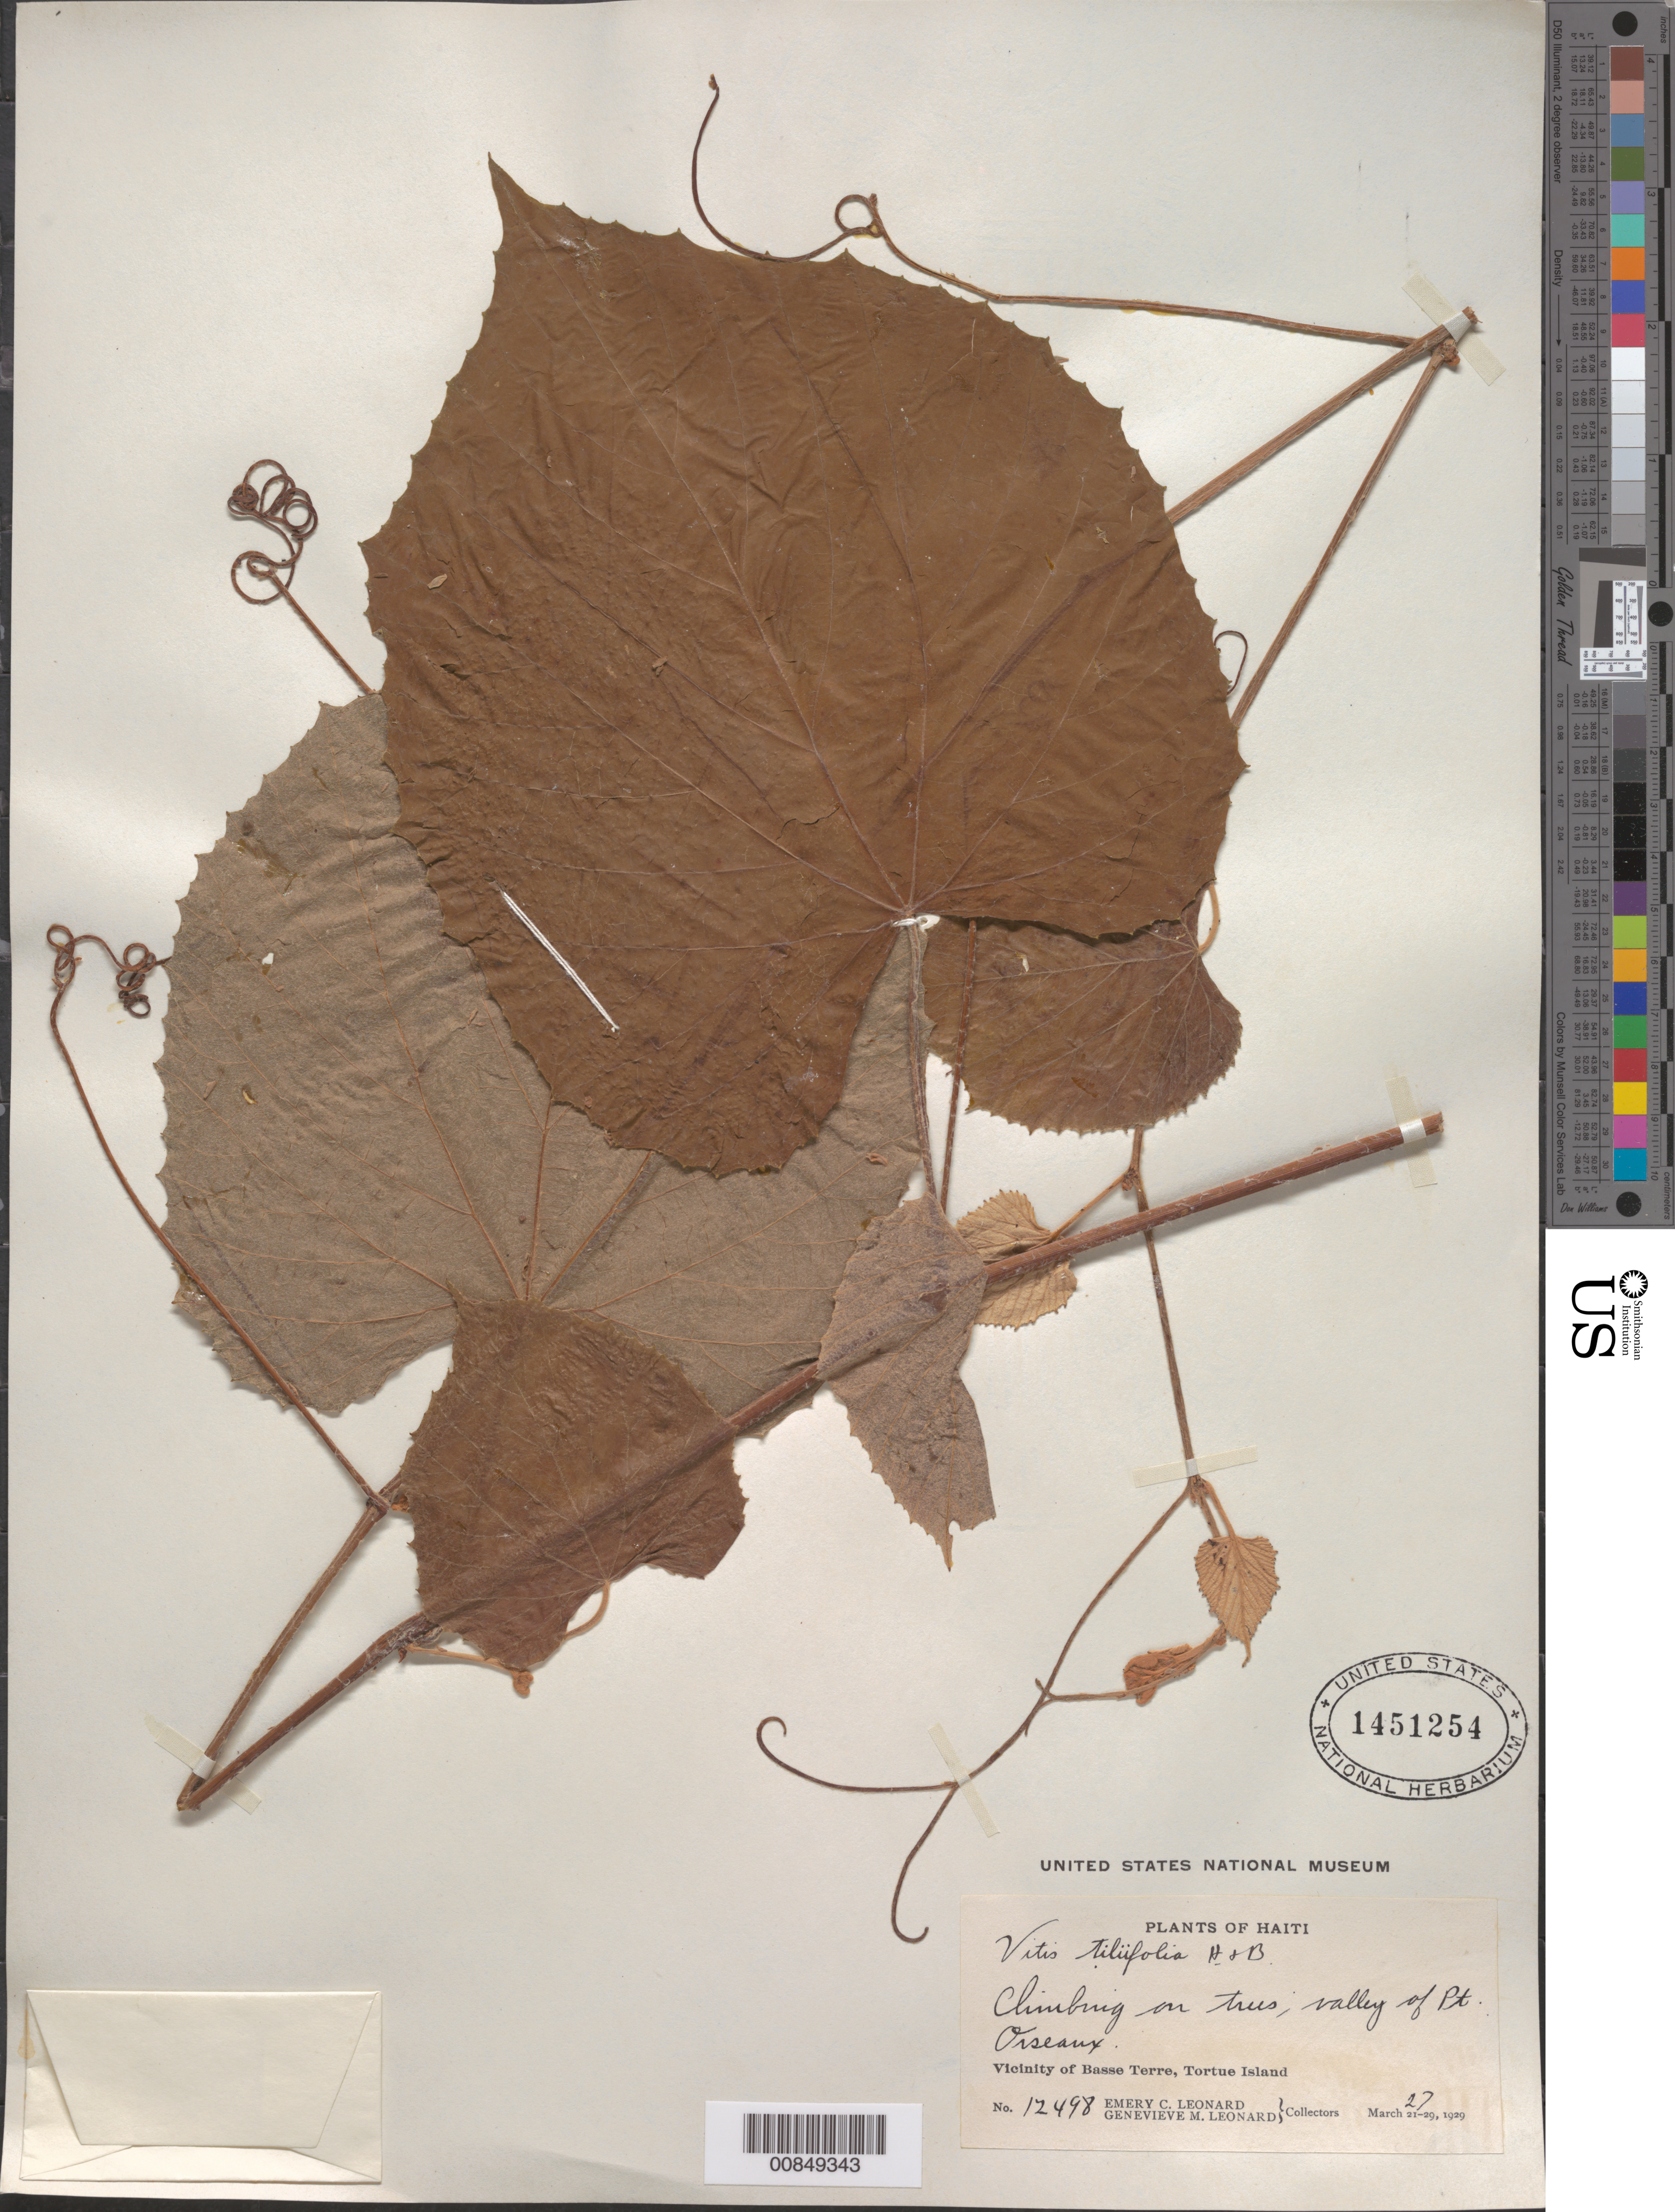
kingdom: Plantae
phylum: Tracheophyta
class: Magnoliopsida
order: Vitales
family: Vitaceae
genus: Vitis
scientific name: Vitis tiliifolia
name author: Humb. & Bonpl. ex Schult.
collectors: E. C. Leonard & G. M. Leonard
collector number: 12498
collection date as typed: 27 Mar 1929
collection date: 1929-03-27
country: Haiti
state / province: Nord-Ouest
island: Île de la Tortue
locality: Vicinity of Basse Terre, valley of Pt. Orseaux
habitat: On trees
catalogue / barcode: US 1451254